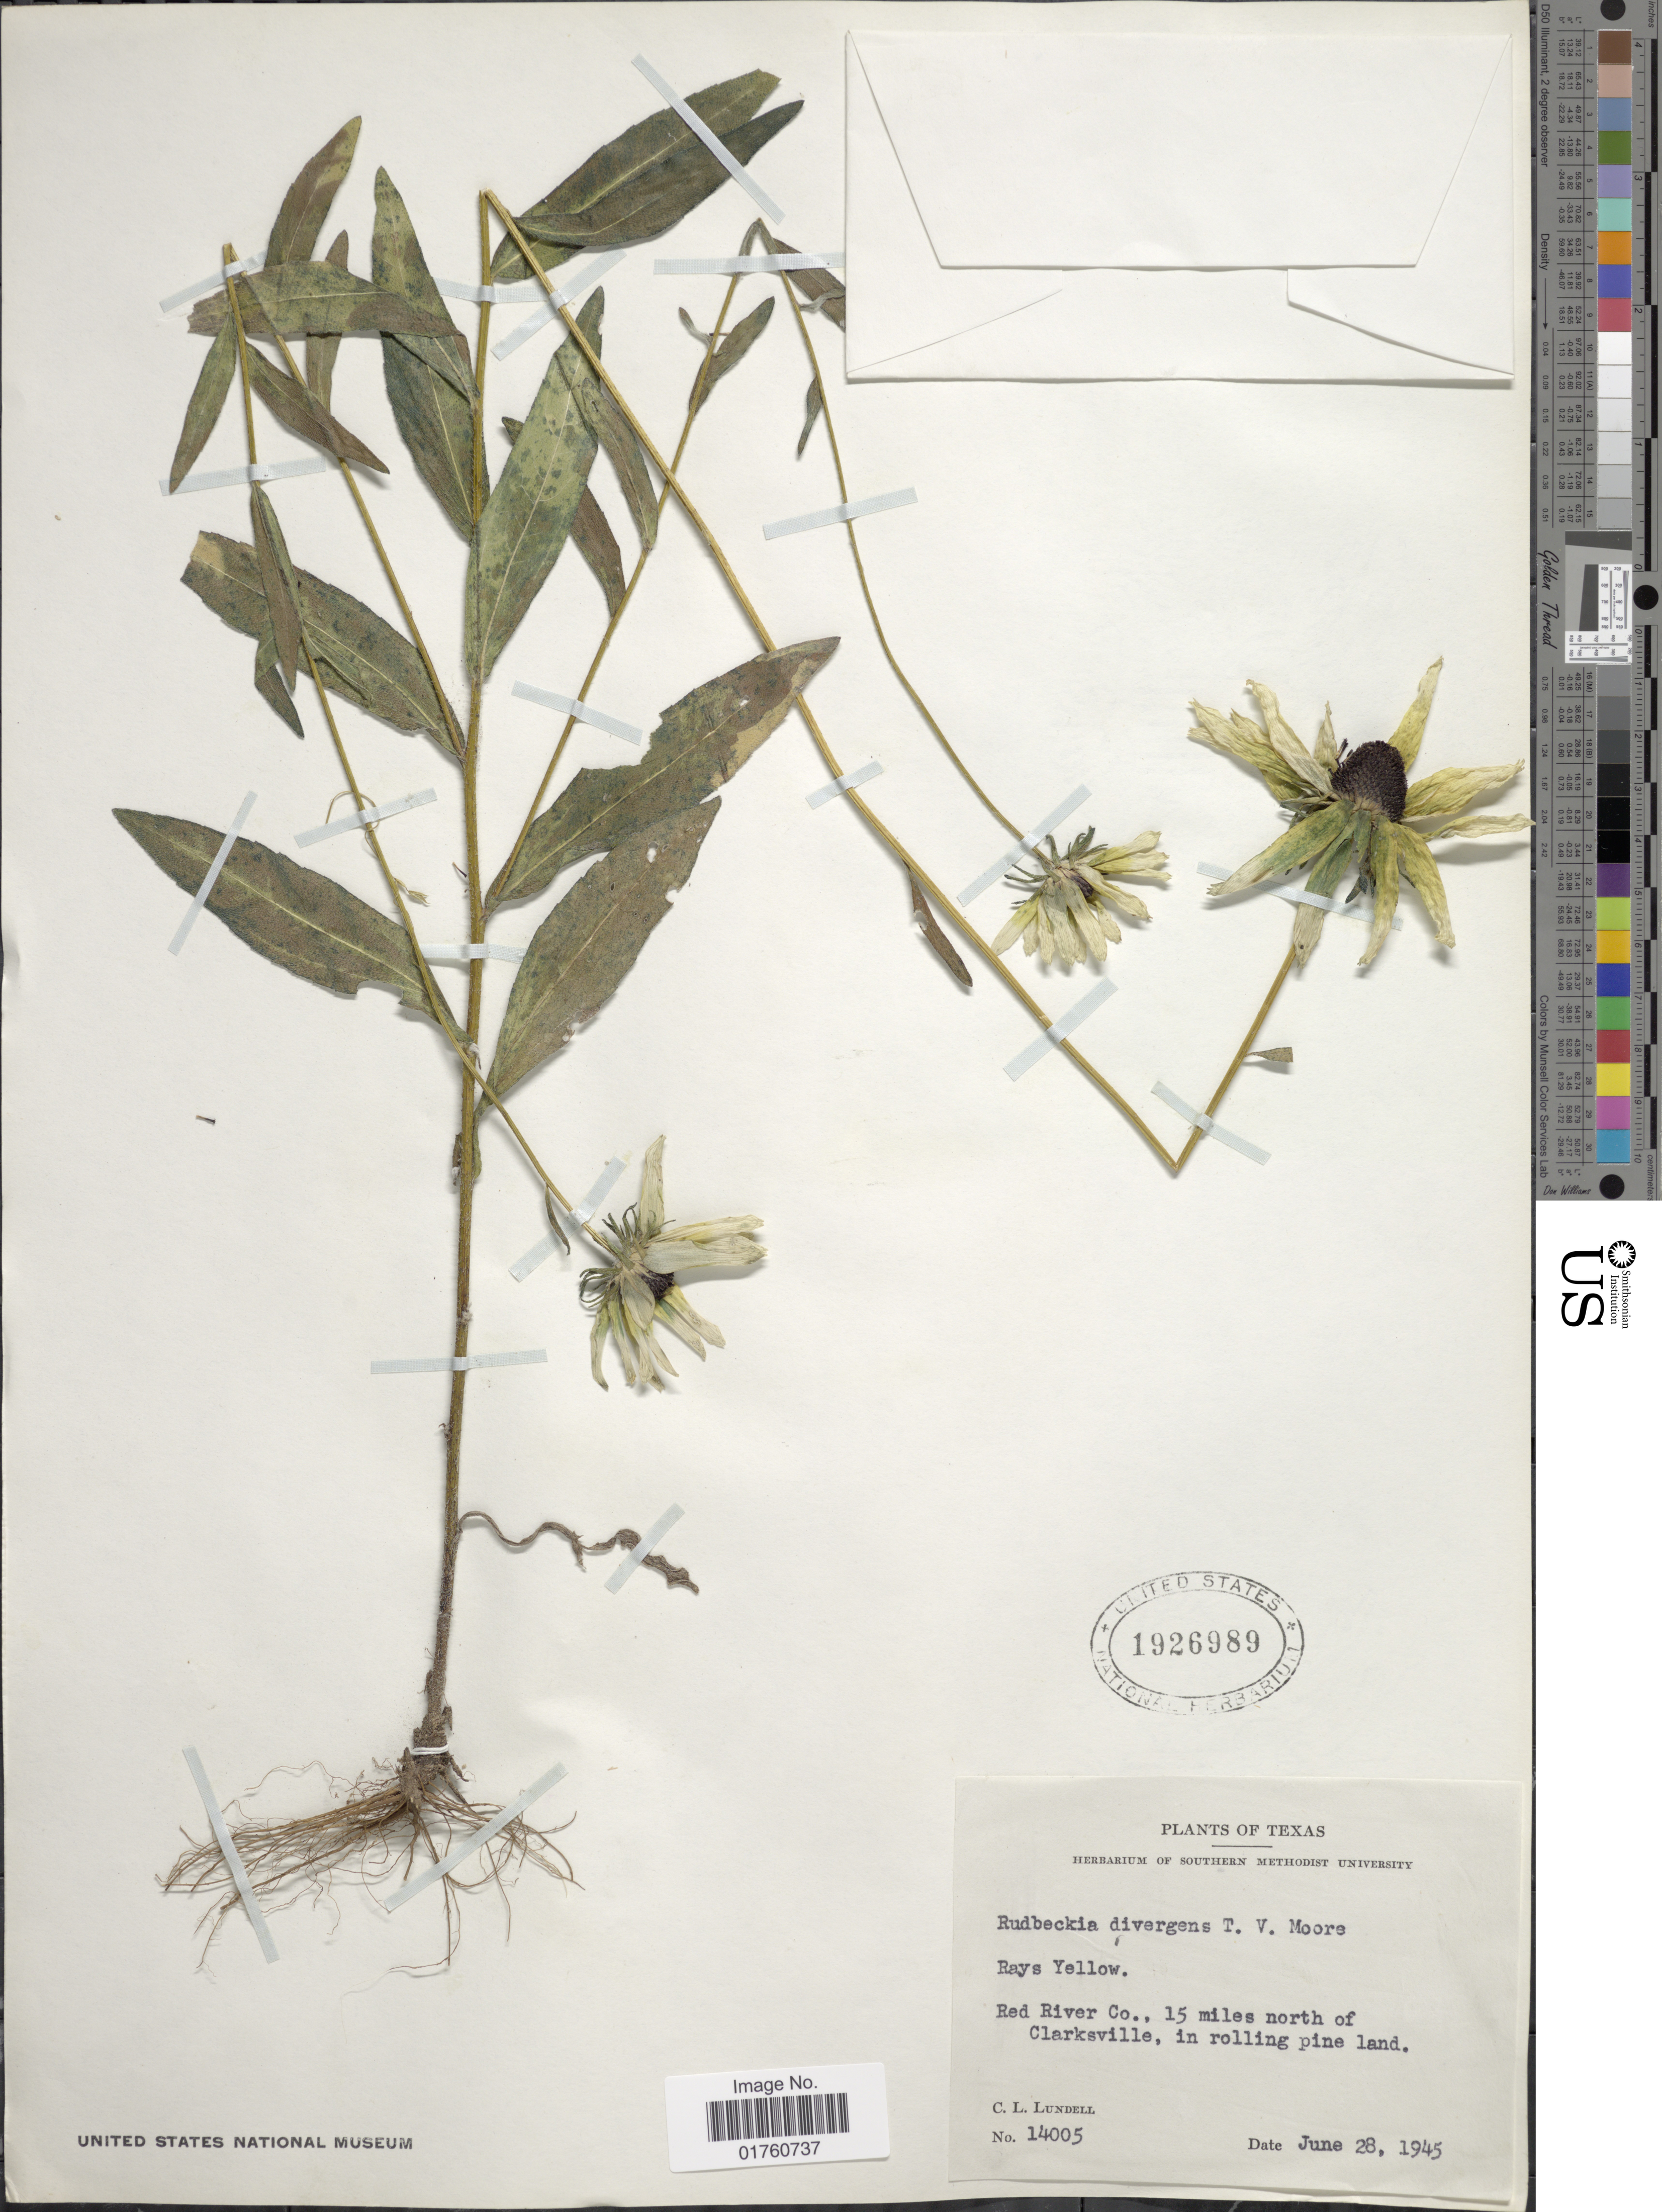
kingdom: Plantae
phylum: Tracheophyta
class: Magnoliopsida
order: Asterales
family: Asteraceae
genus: Rudbeckia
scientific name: Rudbeckia divergens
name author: T.V. Moore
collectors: C. L. Lundell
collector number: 14005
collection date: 1945-06-28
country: United States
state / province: Texas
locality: Red River Co., 15 miles north of Clarksville, in rolling pine land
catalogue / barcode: US 1926989